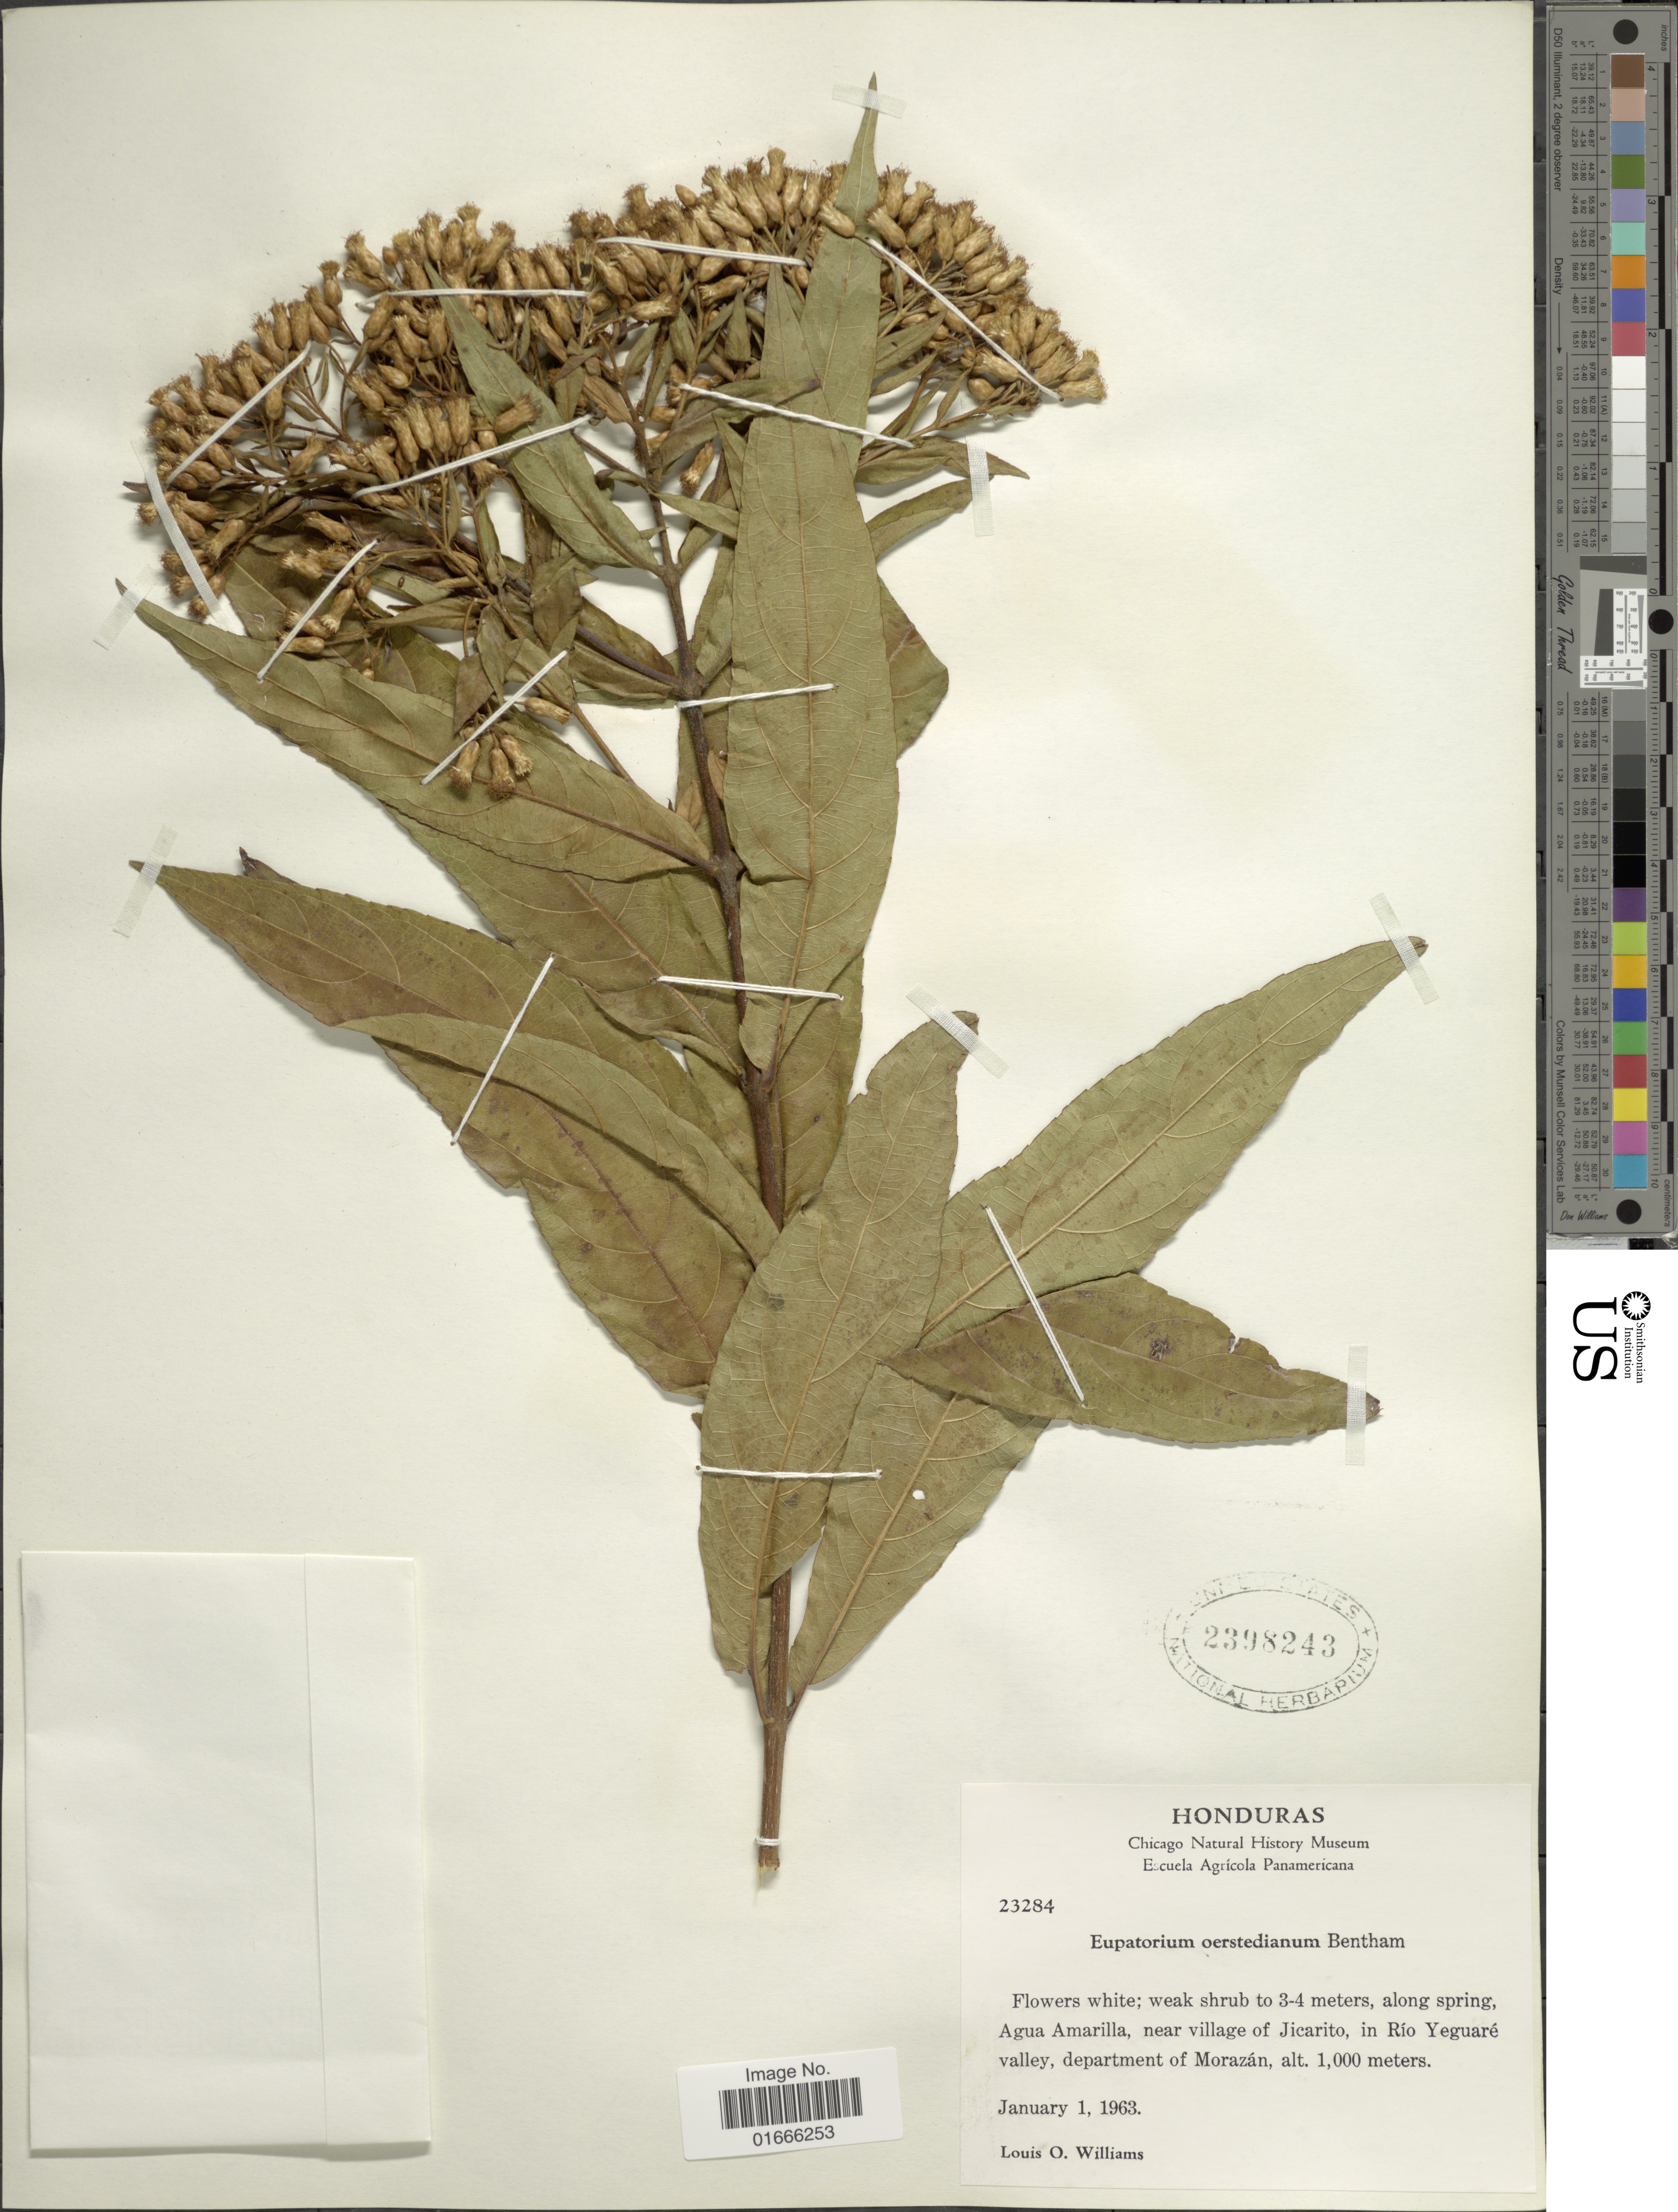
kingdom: Plantae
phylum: Tracheophyta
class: Magnoliopsida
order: Asterales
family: Asteraceae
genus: Chromolaena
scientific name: Chromolaena oerstediana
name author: (B.L. Rob. ex Oerst.) R.M. King & H. Rob.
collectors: L. O. Williams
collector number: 23284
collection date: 1963-01-01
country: Honduras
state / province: Fco. Morazán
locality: Along spring, Agua Amarila, near village of Jicarito, in Rio Yeguare valley, departement of Morazan.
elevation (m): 1000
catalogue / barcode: US 2398243